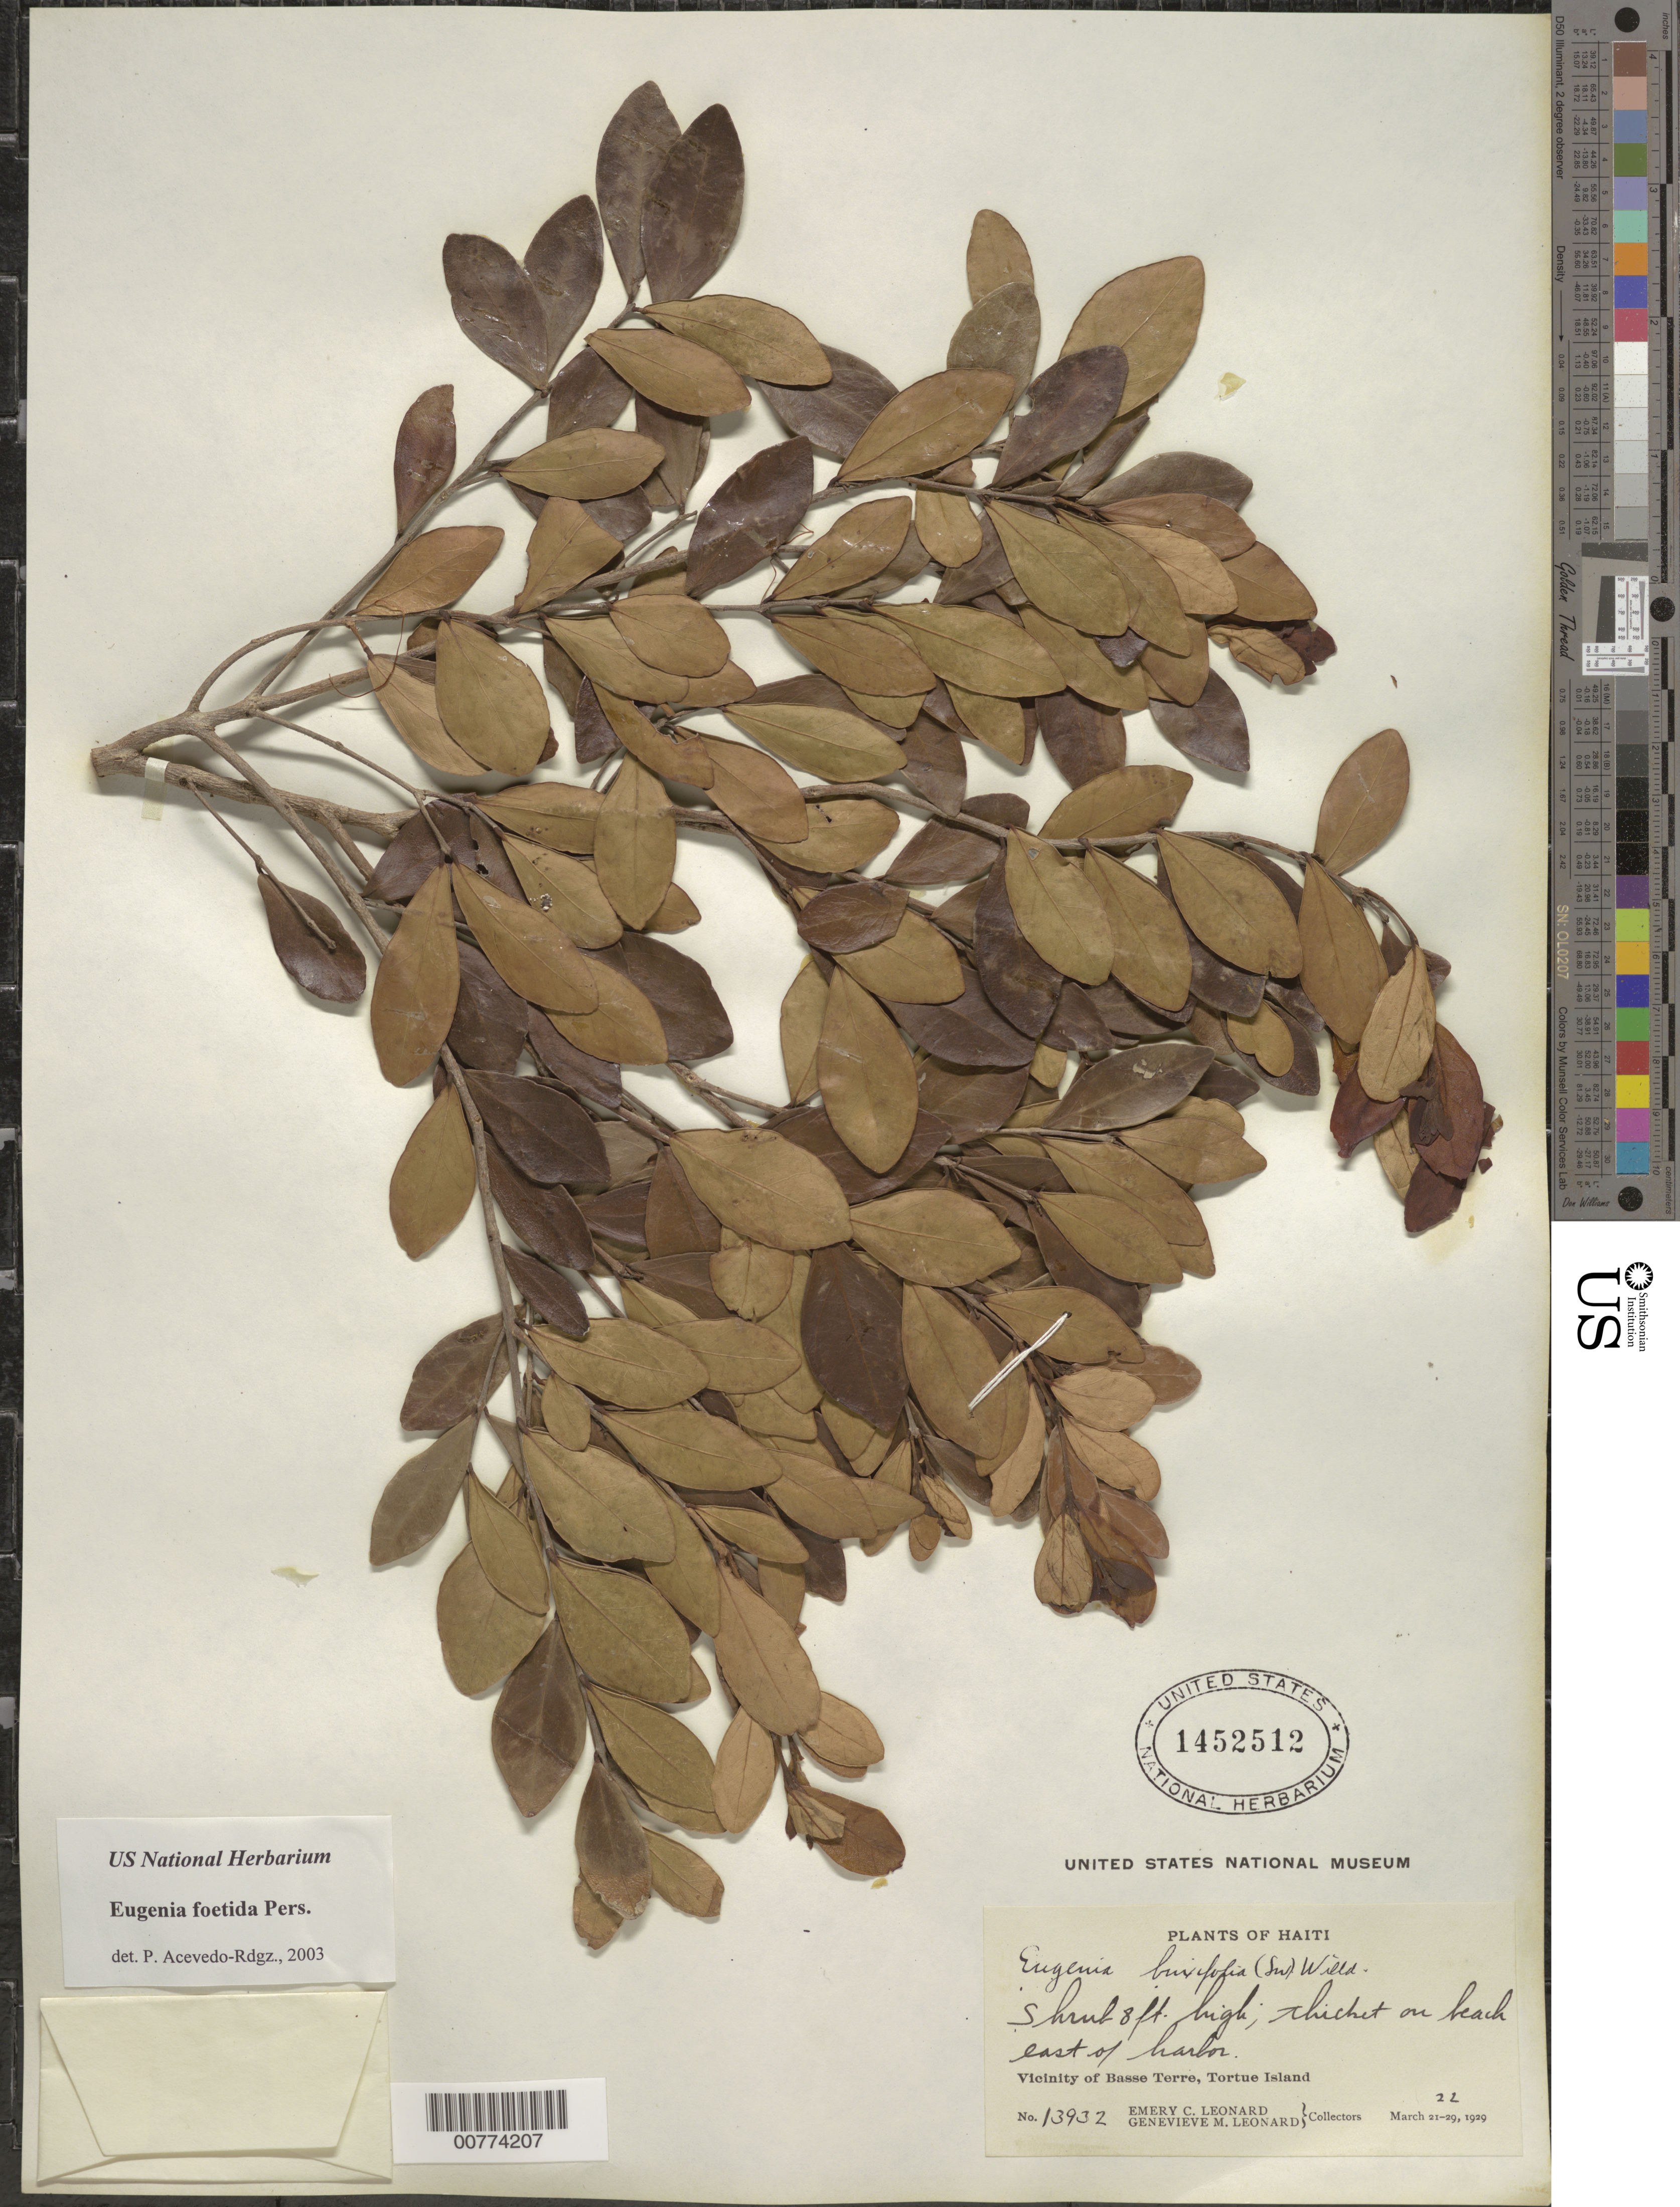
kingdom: Plantae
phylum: Tracheophyta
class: Magnoliopsida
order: Myrtales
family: Myrtaceae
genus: Eugenia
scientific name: Eugenia foetida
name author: Pers.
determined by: Acevedo-Rodríguez, P., (BOT), Smithsonian Institution - National Museum of Natural History (UNITED STATES)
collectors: E. C. Leonard & G. M. Leonard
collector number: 13932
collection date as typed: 22 May 1929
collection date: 1929-05-22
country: Haiti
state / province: Nord-Óuest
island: Île de la Tortue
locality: Tortue Island, Basse Terre, east of harbor.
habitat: Thicket on beach.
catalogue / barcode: US 1452512